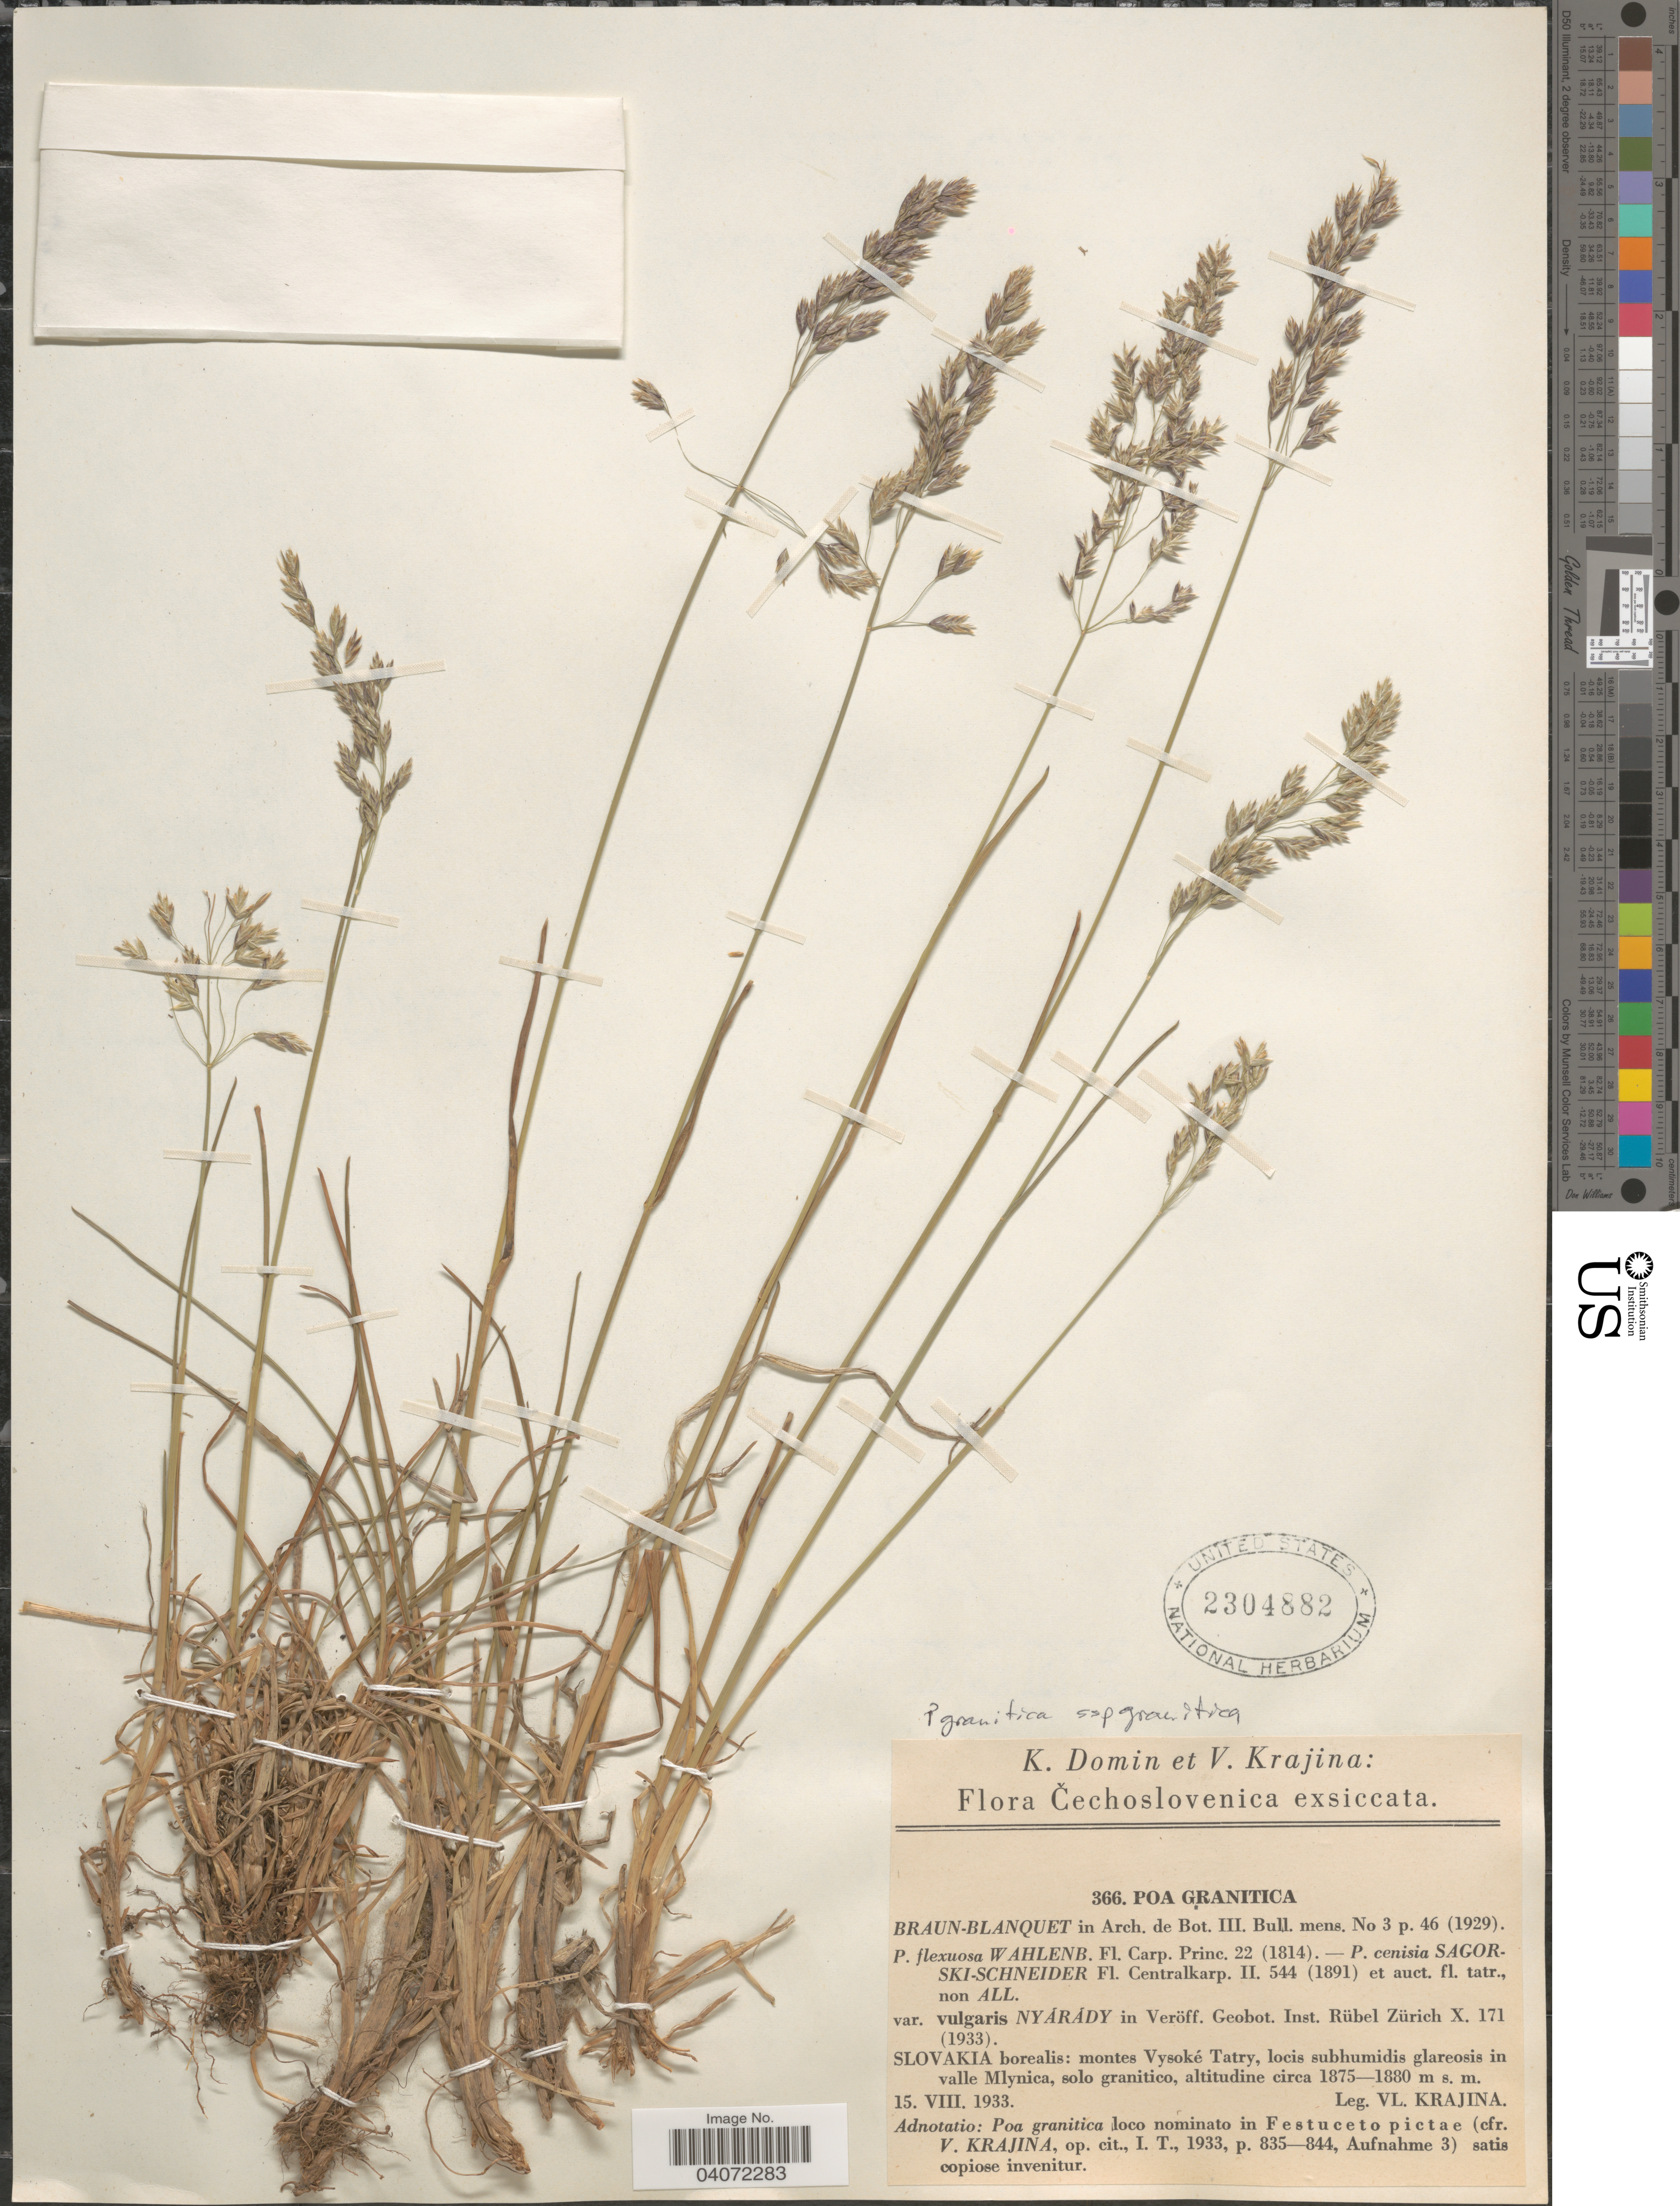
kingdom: Plantae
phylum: Tracheophyta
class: Liliopsida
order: Poales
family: Poaceae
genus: Poa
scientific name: Poa granitica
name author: Braun-Blanq.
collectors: V. J. Krajina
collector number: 366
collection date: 1933-08-15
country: Slovakia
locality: Slovakia borealis: montes Vysoké Tatry, locis subhumidis glareosis in valle Mlynica, solo granitico.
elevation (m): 1875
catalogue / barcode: US 2304882